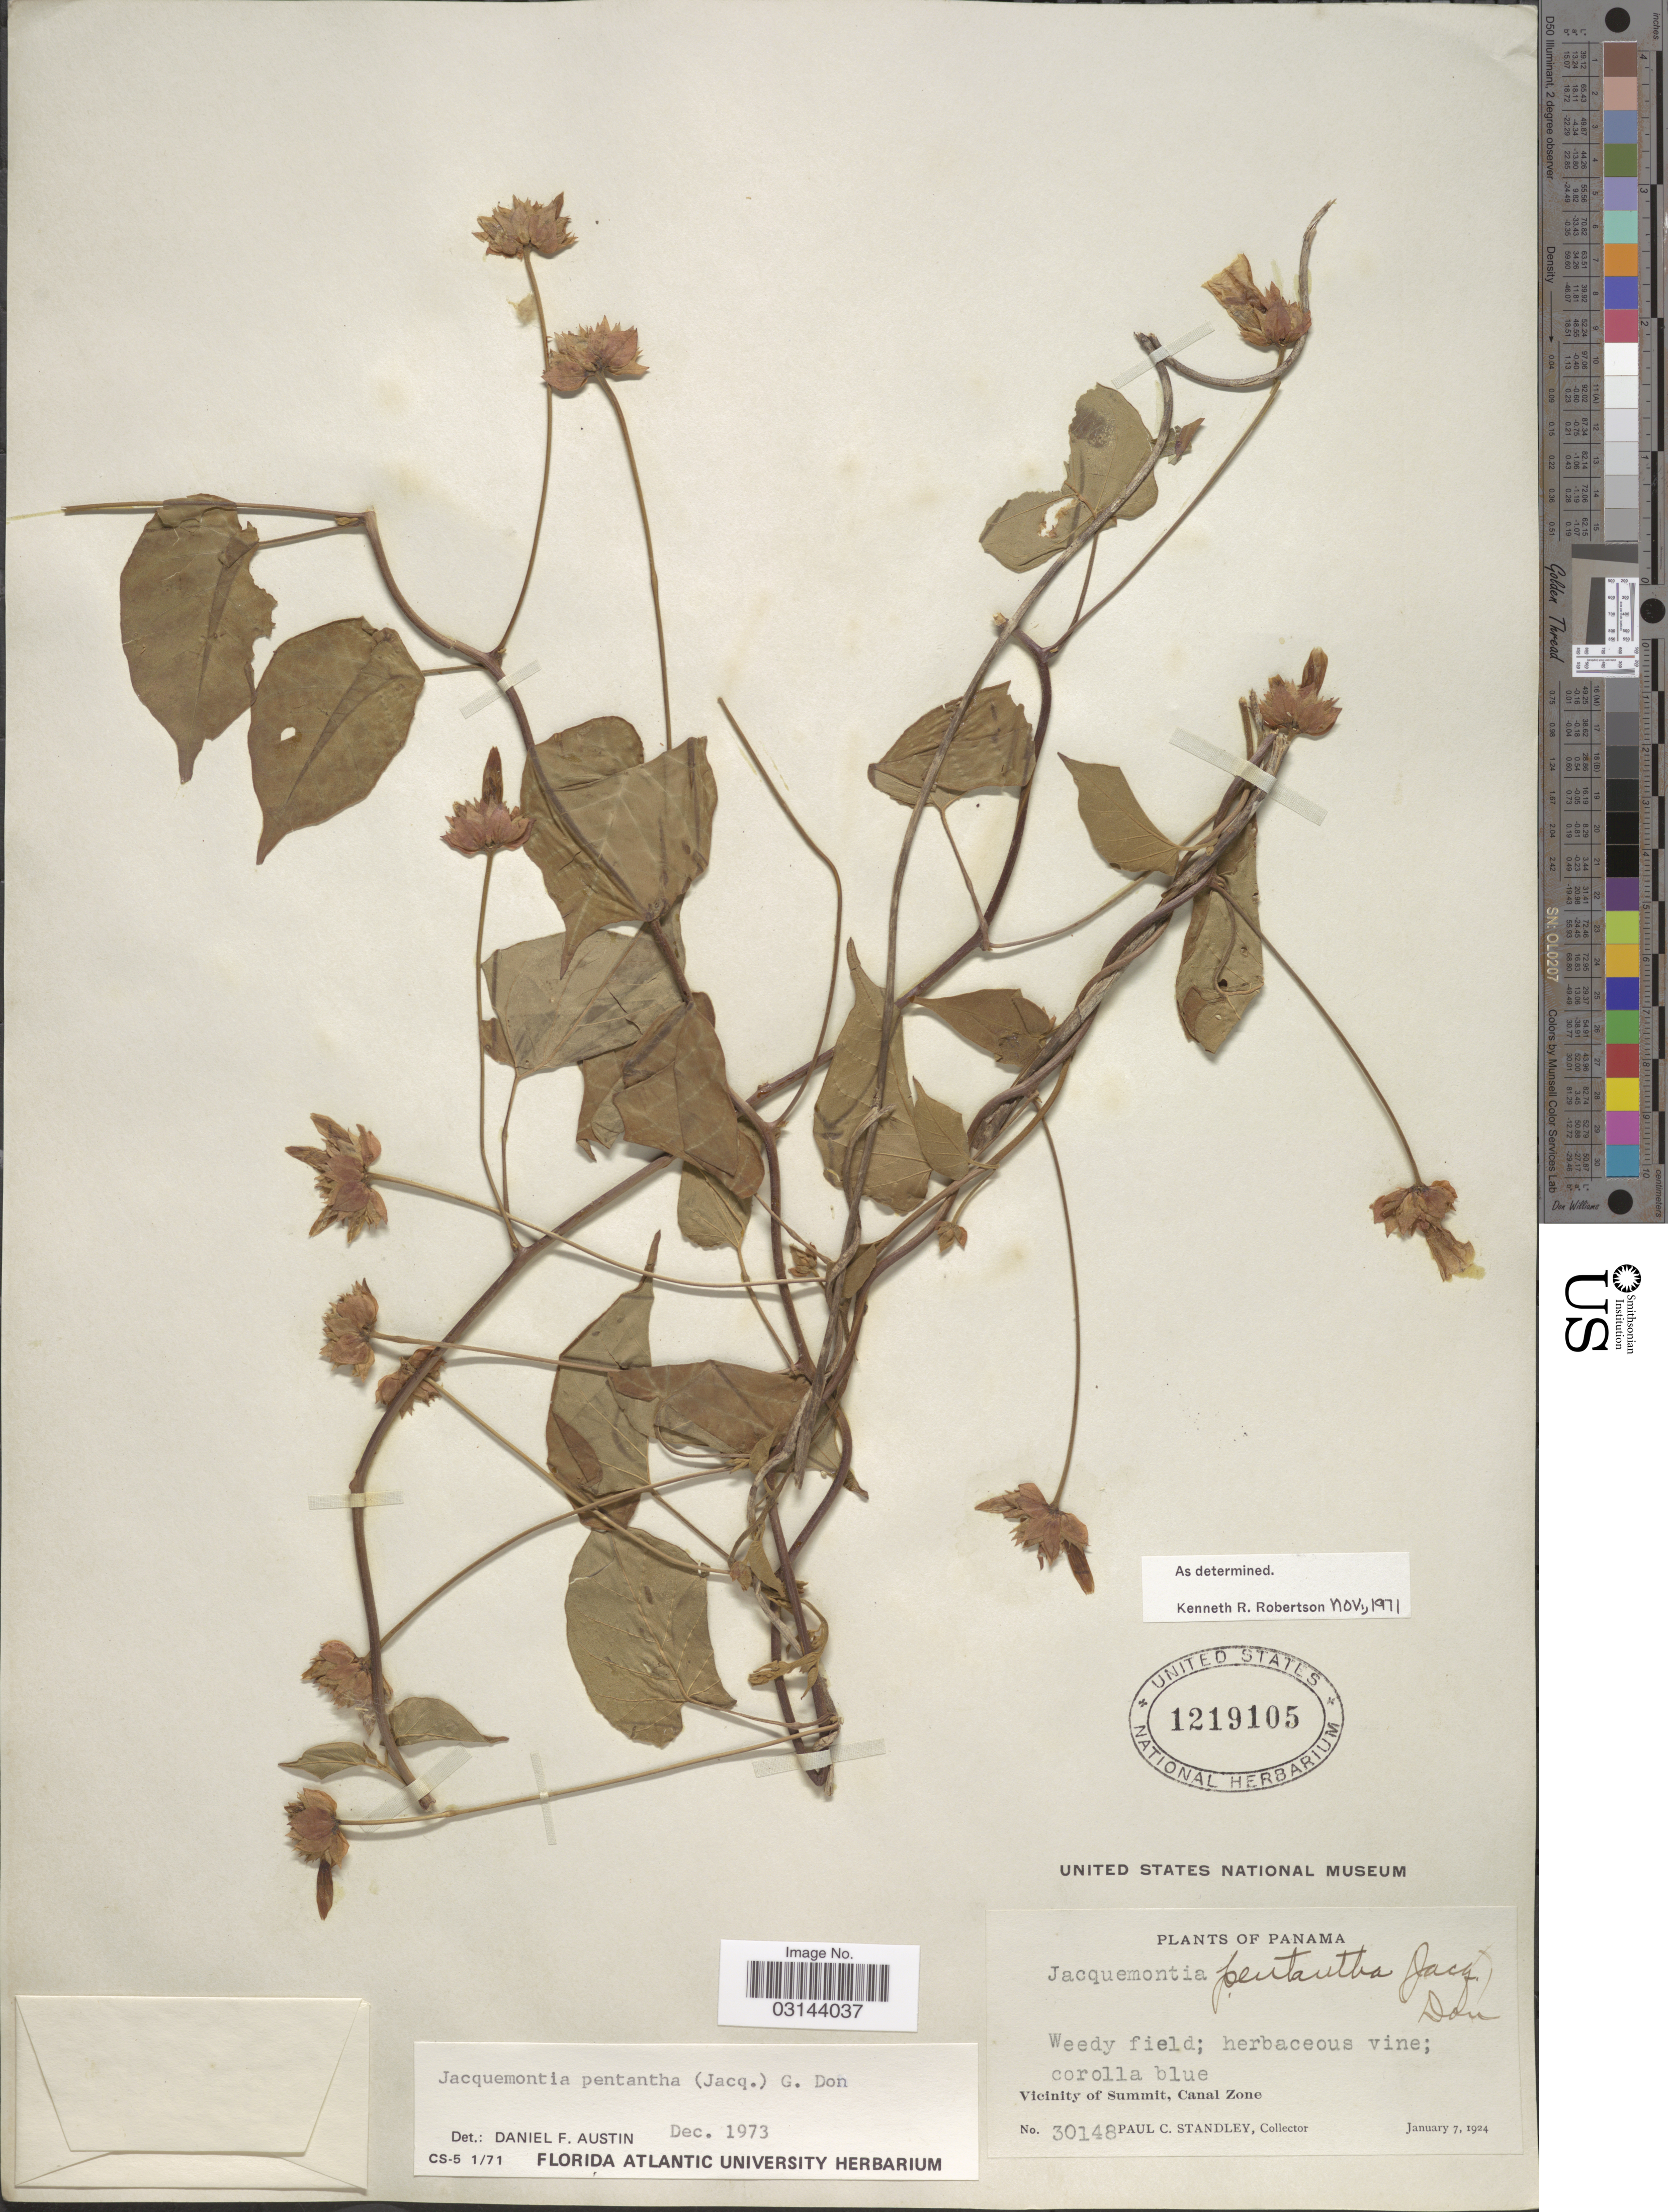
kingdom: Plantae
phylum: Tracheophyta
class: Magnoliopsida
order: Solanales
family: Convolvulaceae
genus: Jacquemontia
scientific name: Jacquemontia pentanthos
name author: (Jacq.) G. Don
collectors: P. C. Standley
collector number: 30148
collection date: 1924-01-07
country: Panama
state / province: Colón / Panamá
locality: Vicinity of Summit, Canal Zone.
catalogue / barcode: US 1219105